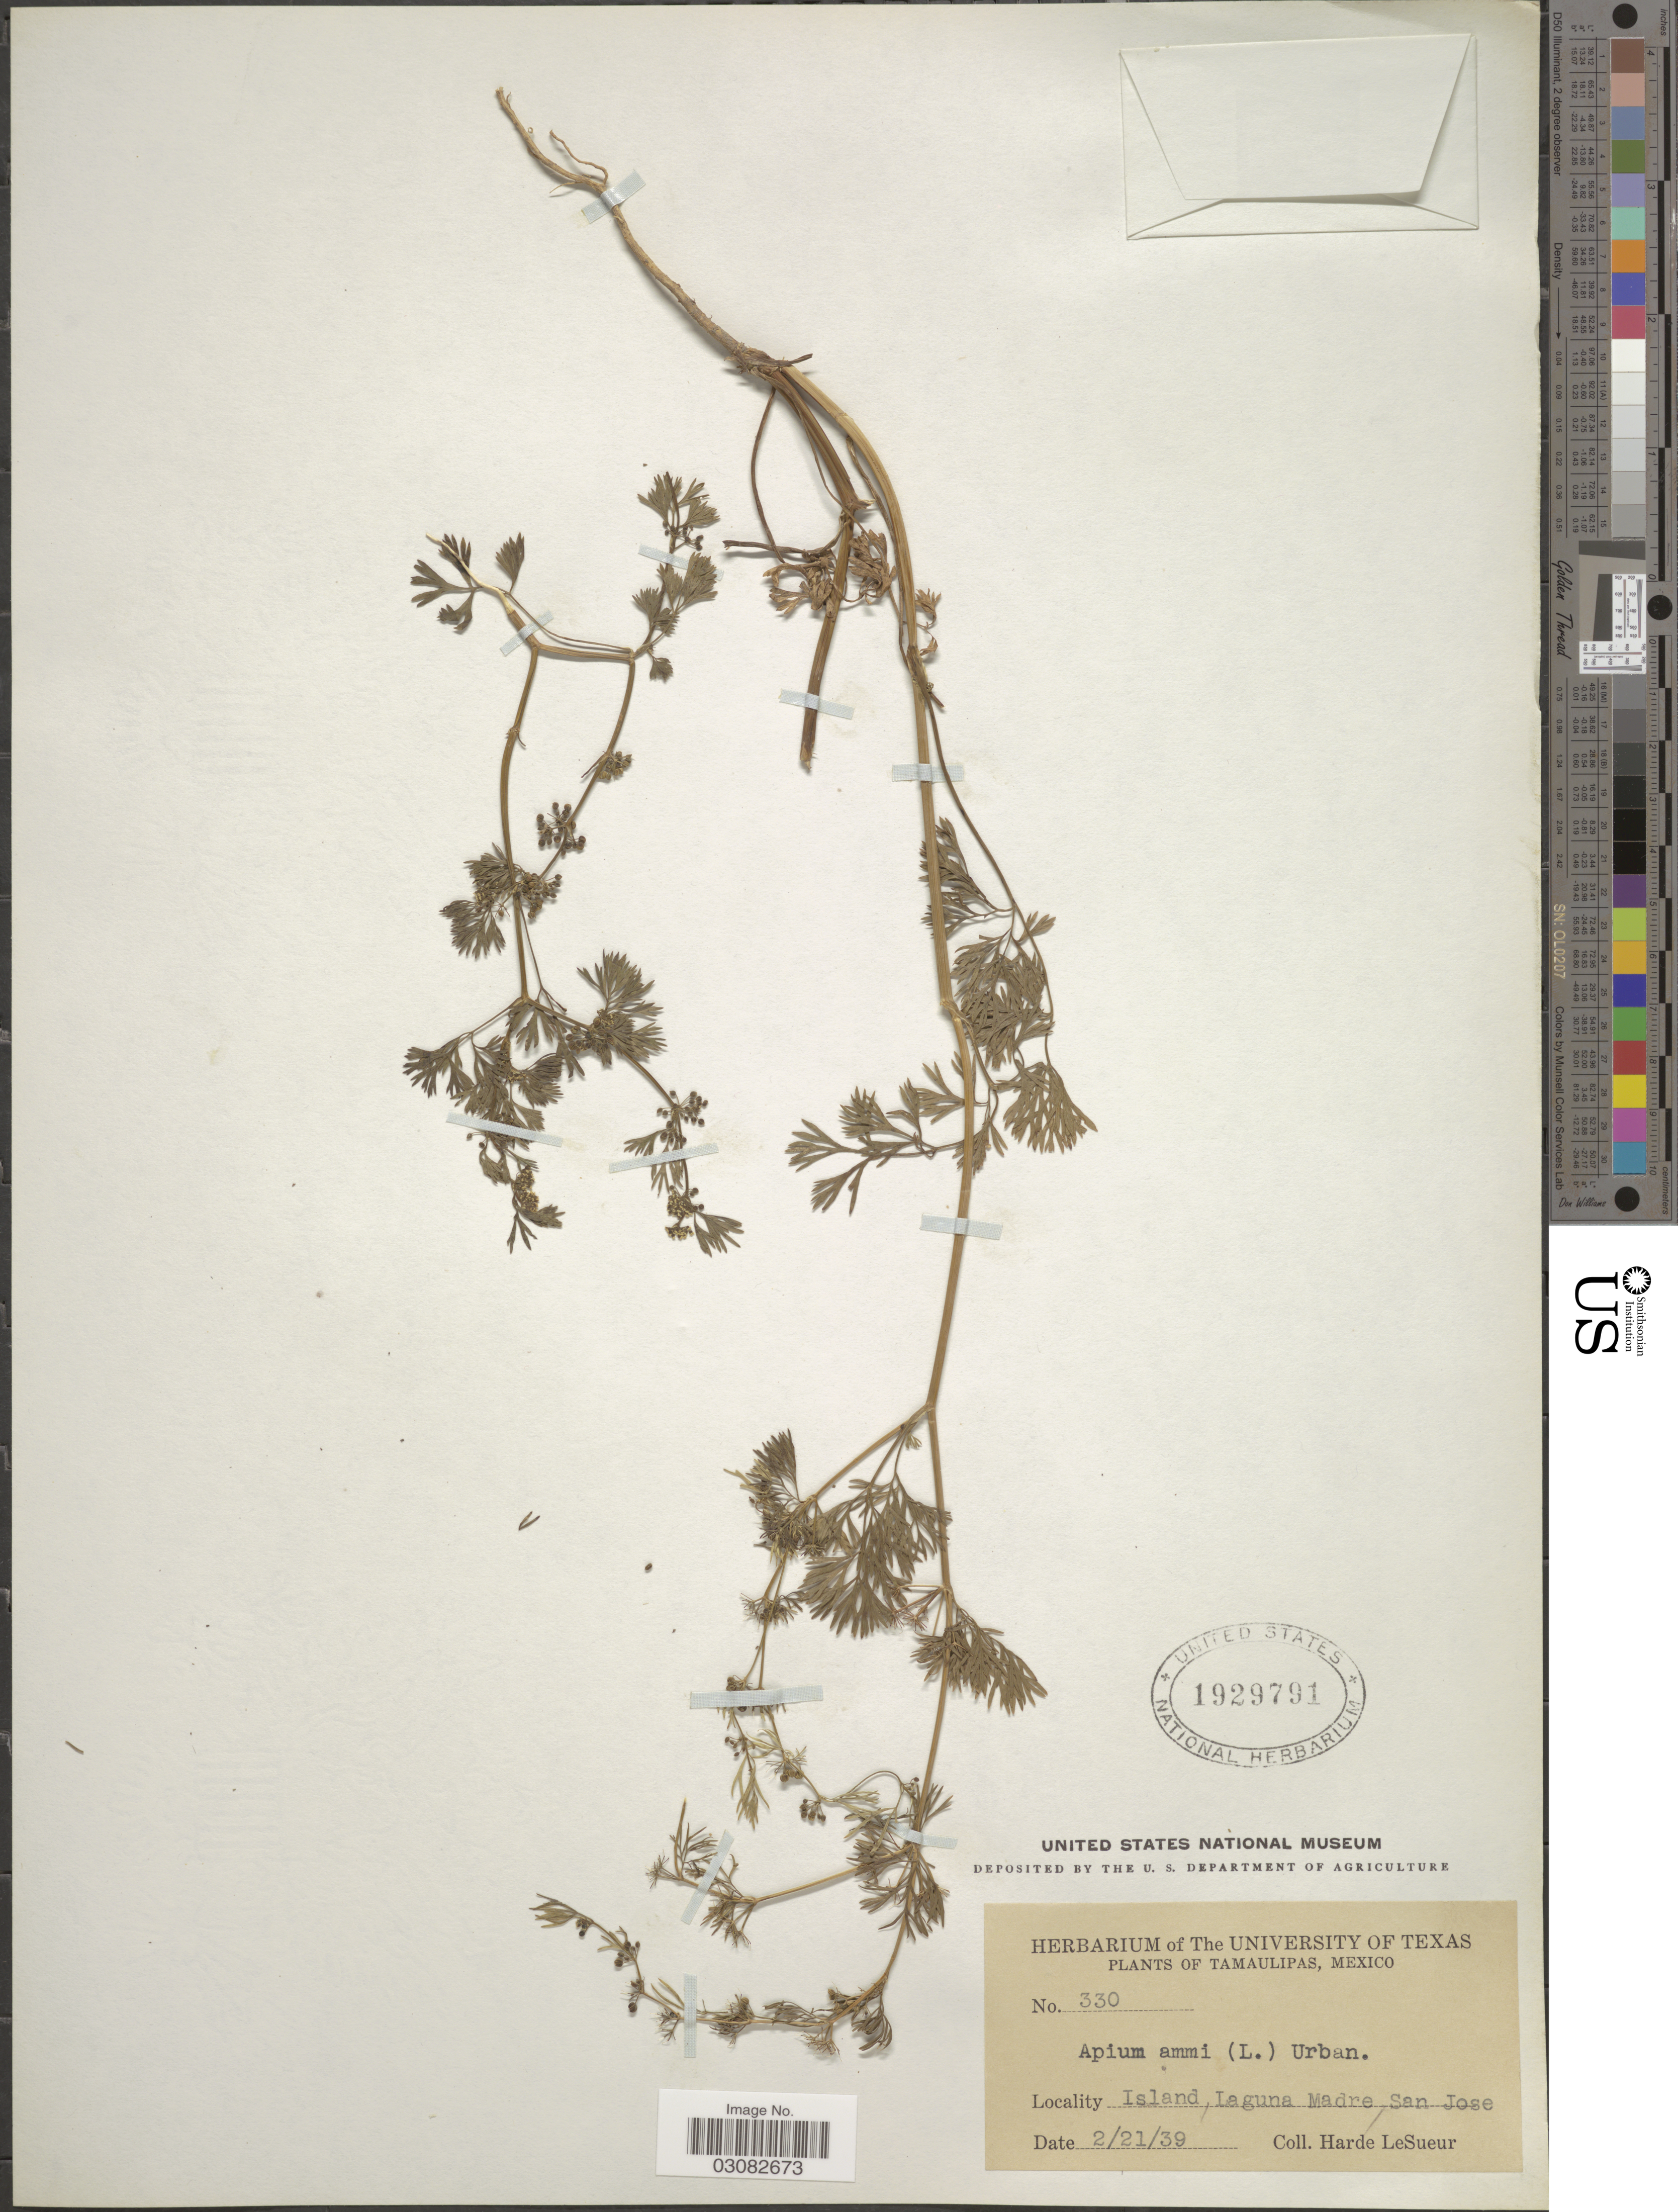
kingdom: Plantae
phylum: Tracheophyta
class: Magnoliopsida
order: Apiales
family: Apiaceae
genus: Apium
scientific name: Apium ammi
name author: (Jacq.) Urb.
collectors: H. LeSueur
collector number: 330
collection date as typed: Transcribed d/m/y: 21/2/39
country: Mexico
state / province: Tamaulipas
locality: Island Laguna Madre San Jose.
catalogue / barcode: US 1929791